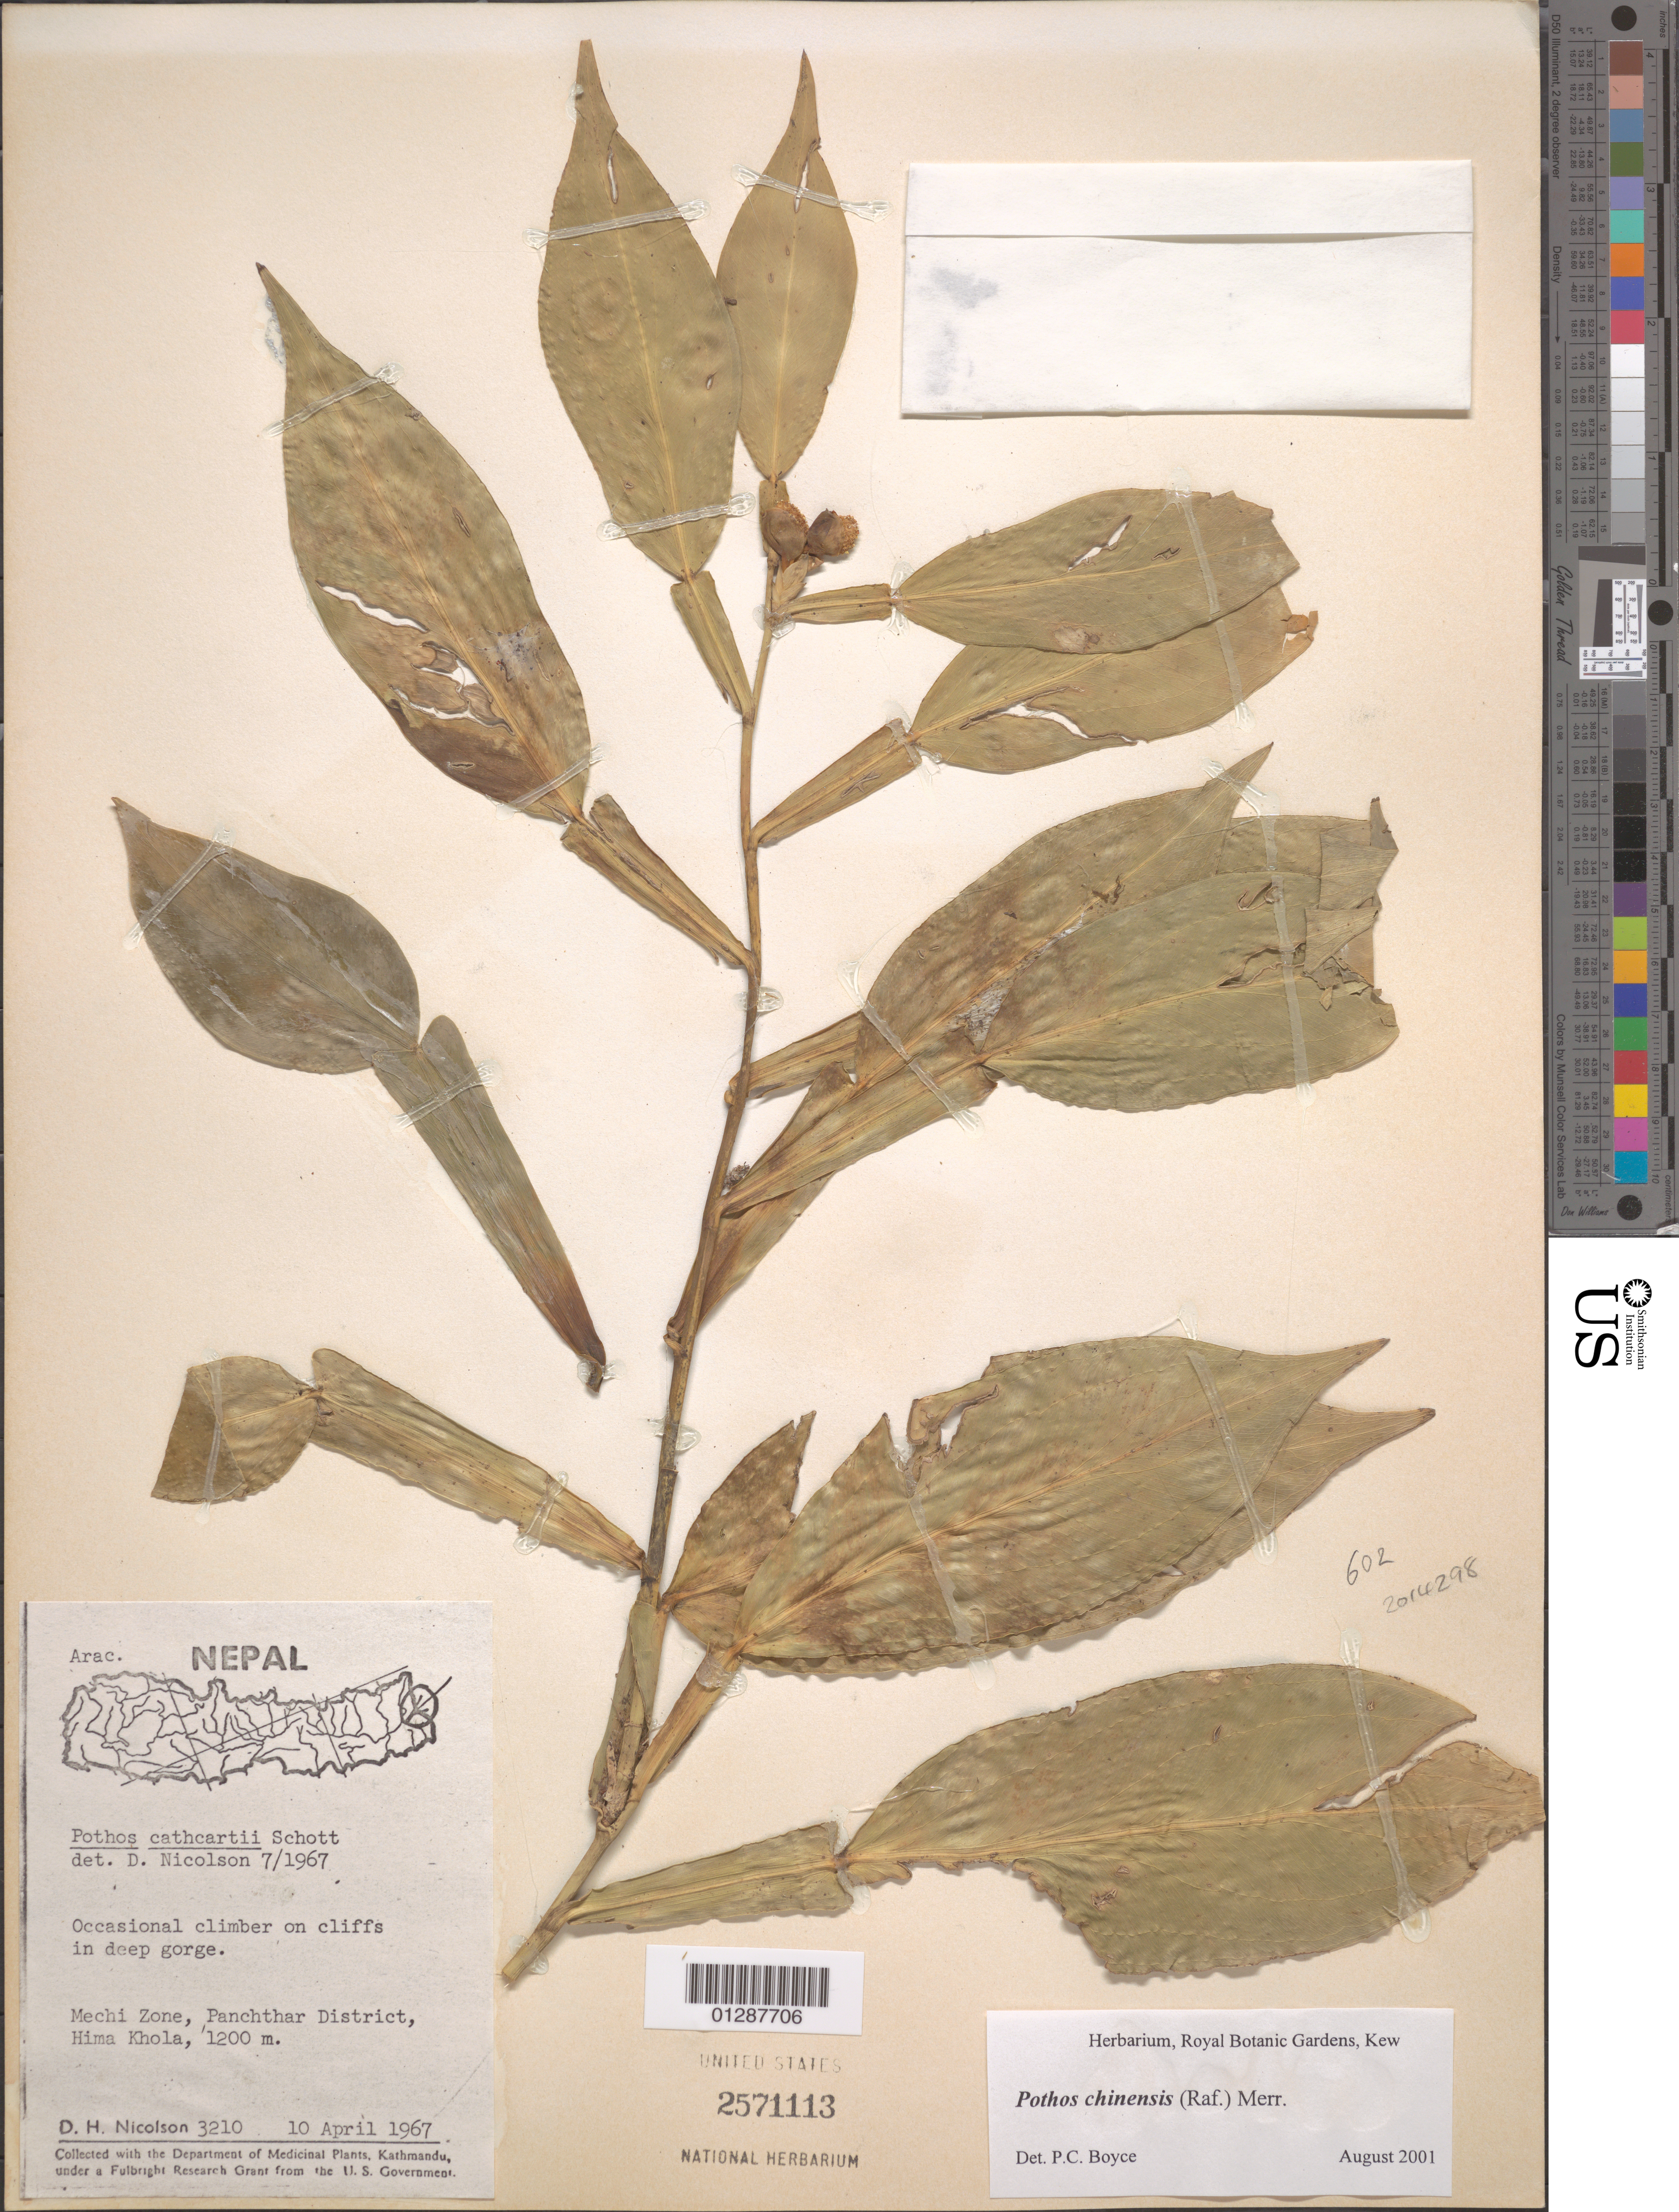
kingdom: Plantae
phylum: Tracheophyta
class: Liliopsida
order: Alismatales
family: Araceae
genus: Pothos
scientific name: Pothos chinensis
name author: (Raf.) Merr.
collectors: D. H. Nicolson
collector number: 3210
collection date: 1967-04-10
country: Nepal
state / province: Mechi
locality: Mechi Zone, Panchthar District, Hima Khola.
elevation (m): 1200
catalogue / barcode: US 2571113